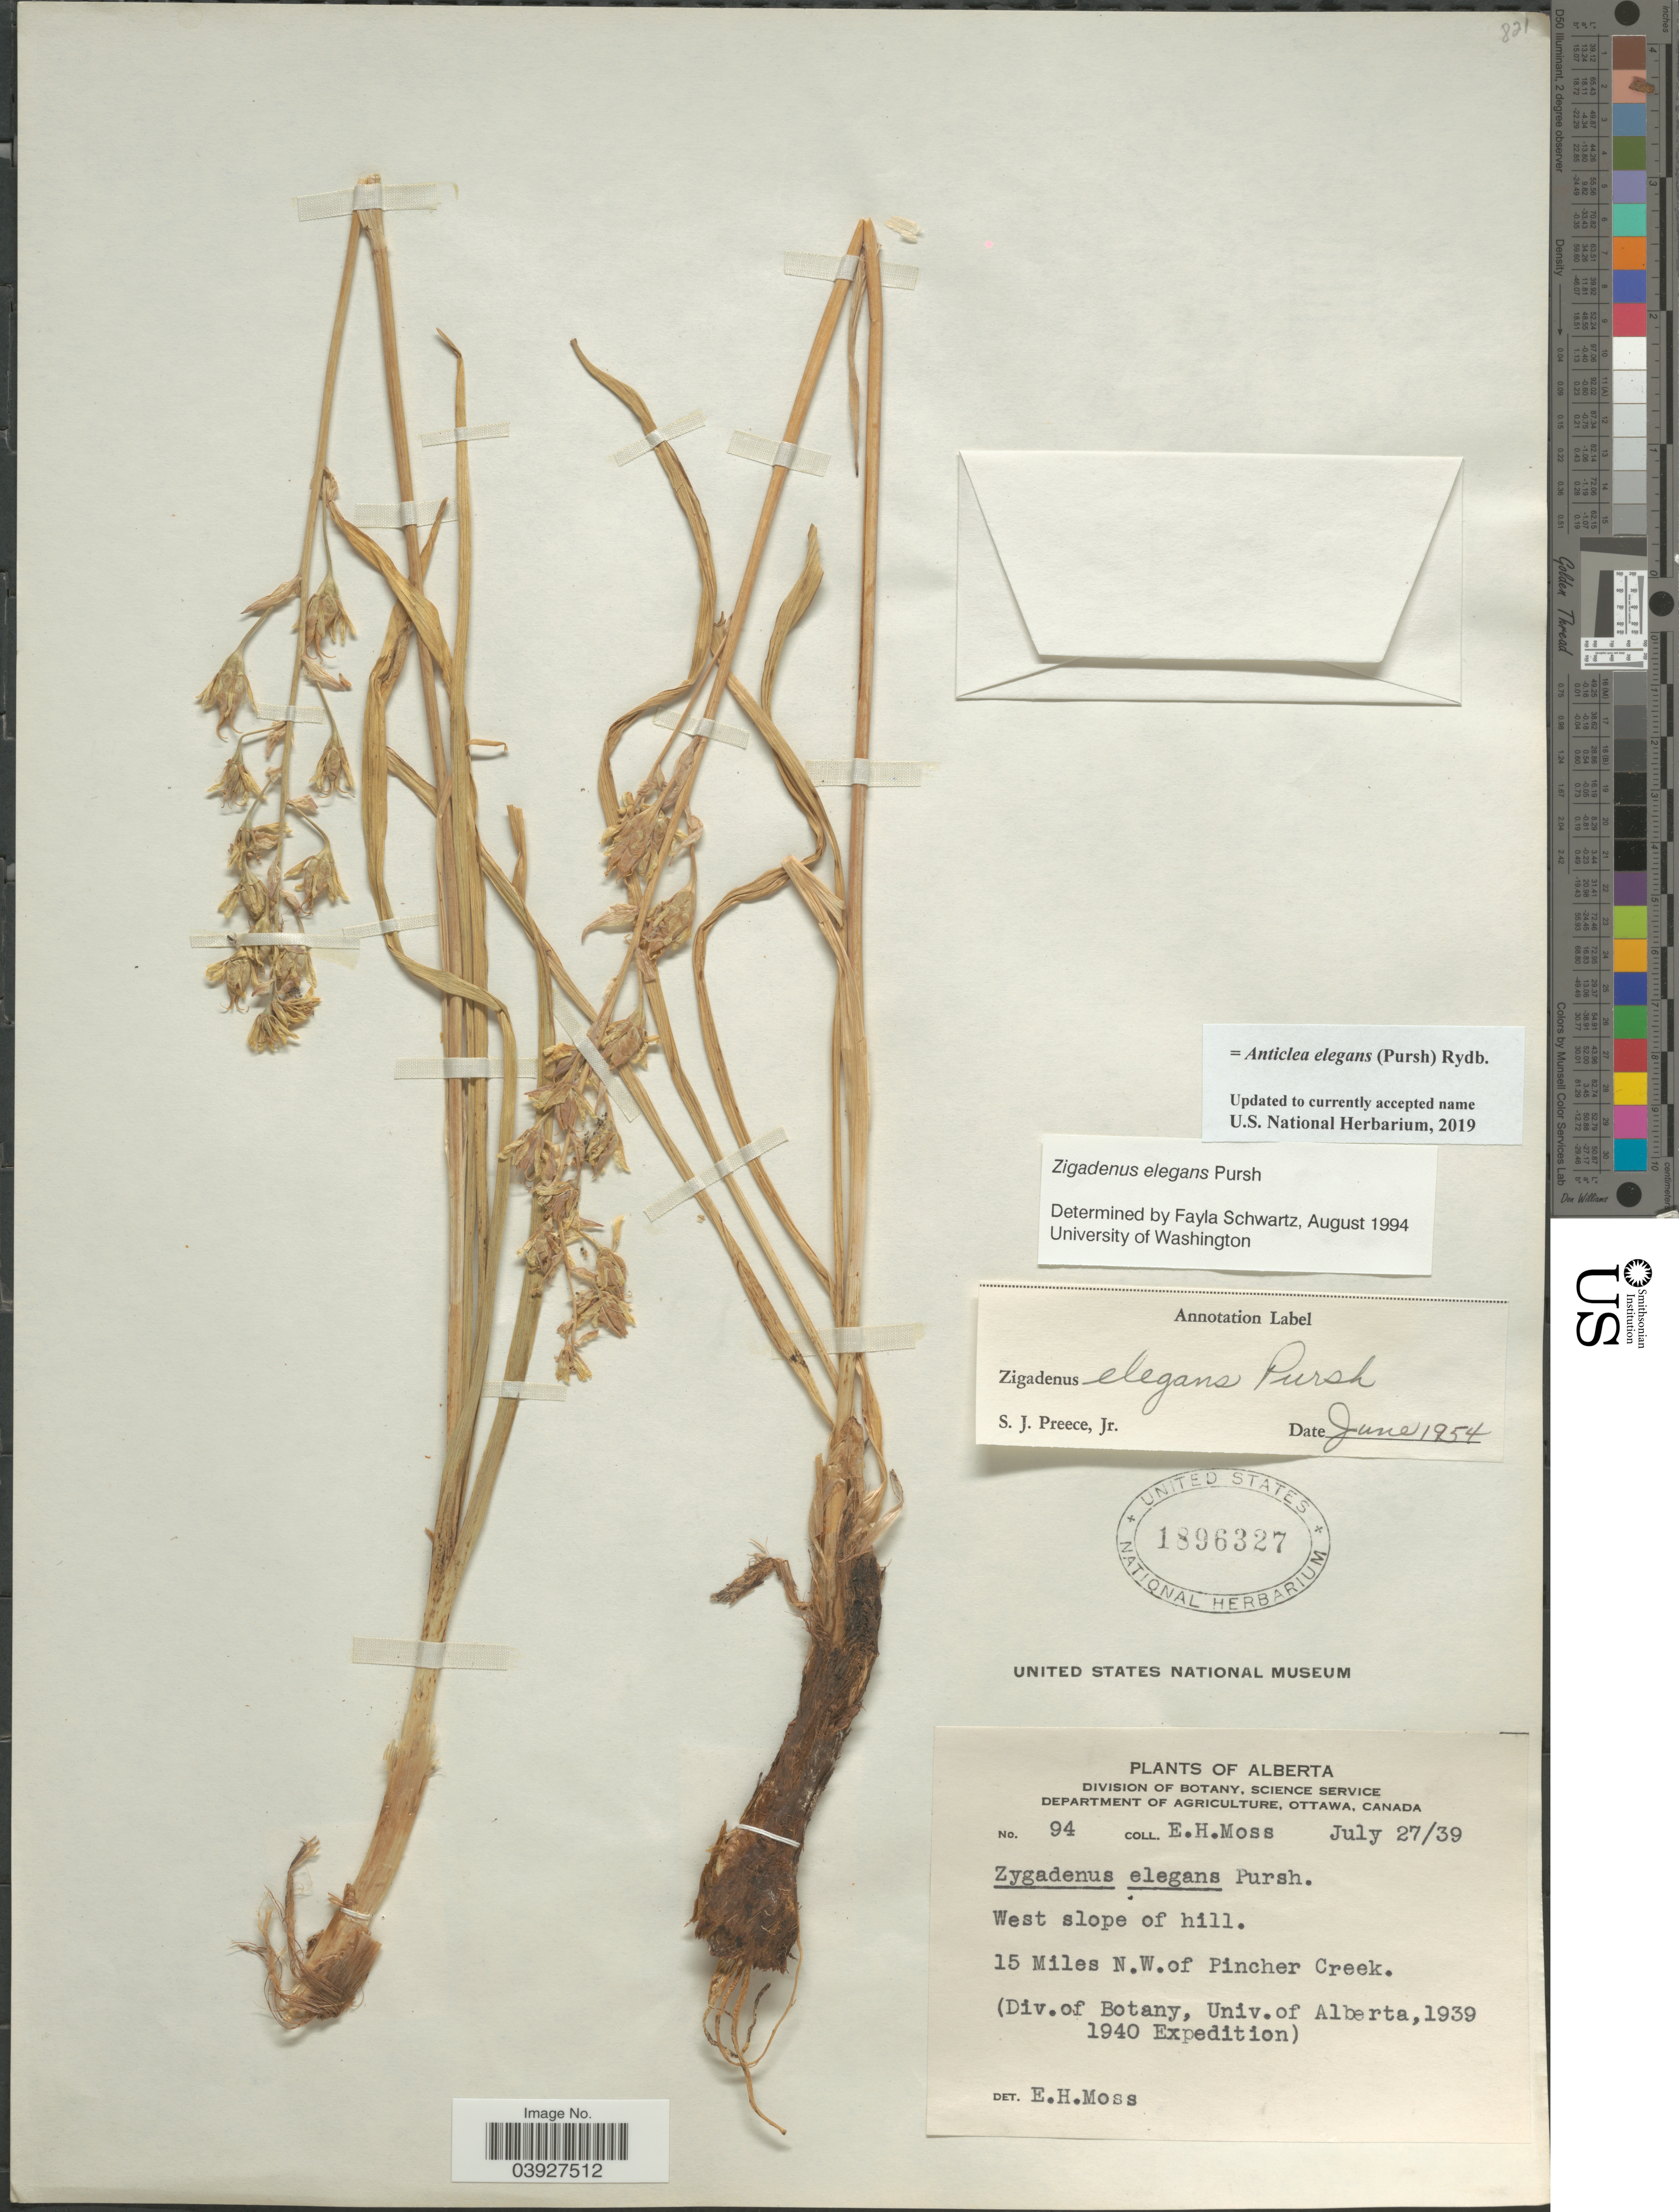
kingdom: Plantae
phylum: Tracheophyta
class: Liliopsida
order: Liliales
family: Melanthiaceae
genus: Anticlea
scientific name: Anticlea elegans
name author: (Pursh) Rydb.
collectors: E. Moss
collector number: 94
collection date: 1939-07-27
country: Canada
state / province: Alberta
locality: West slope of hill. 15 Miles N.W. of Pincher Creek.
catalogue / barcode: US 1896327